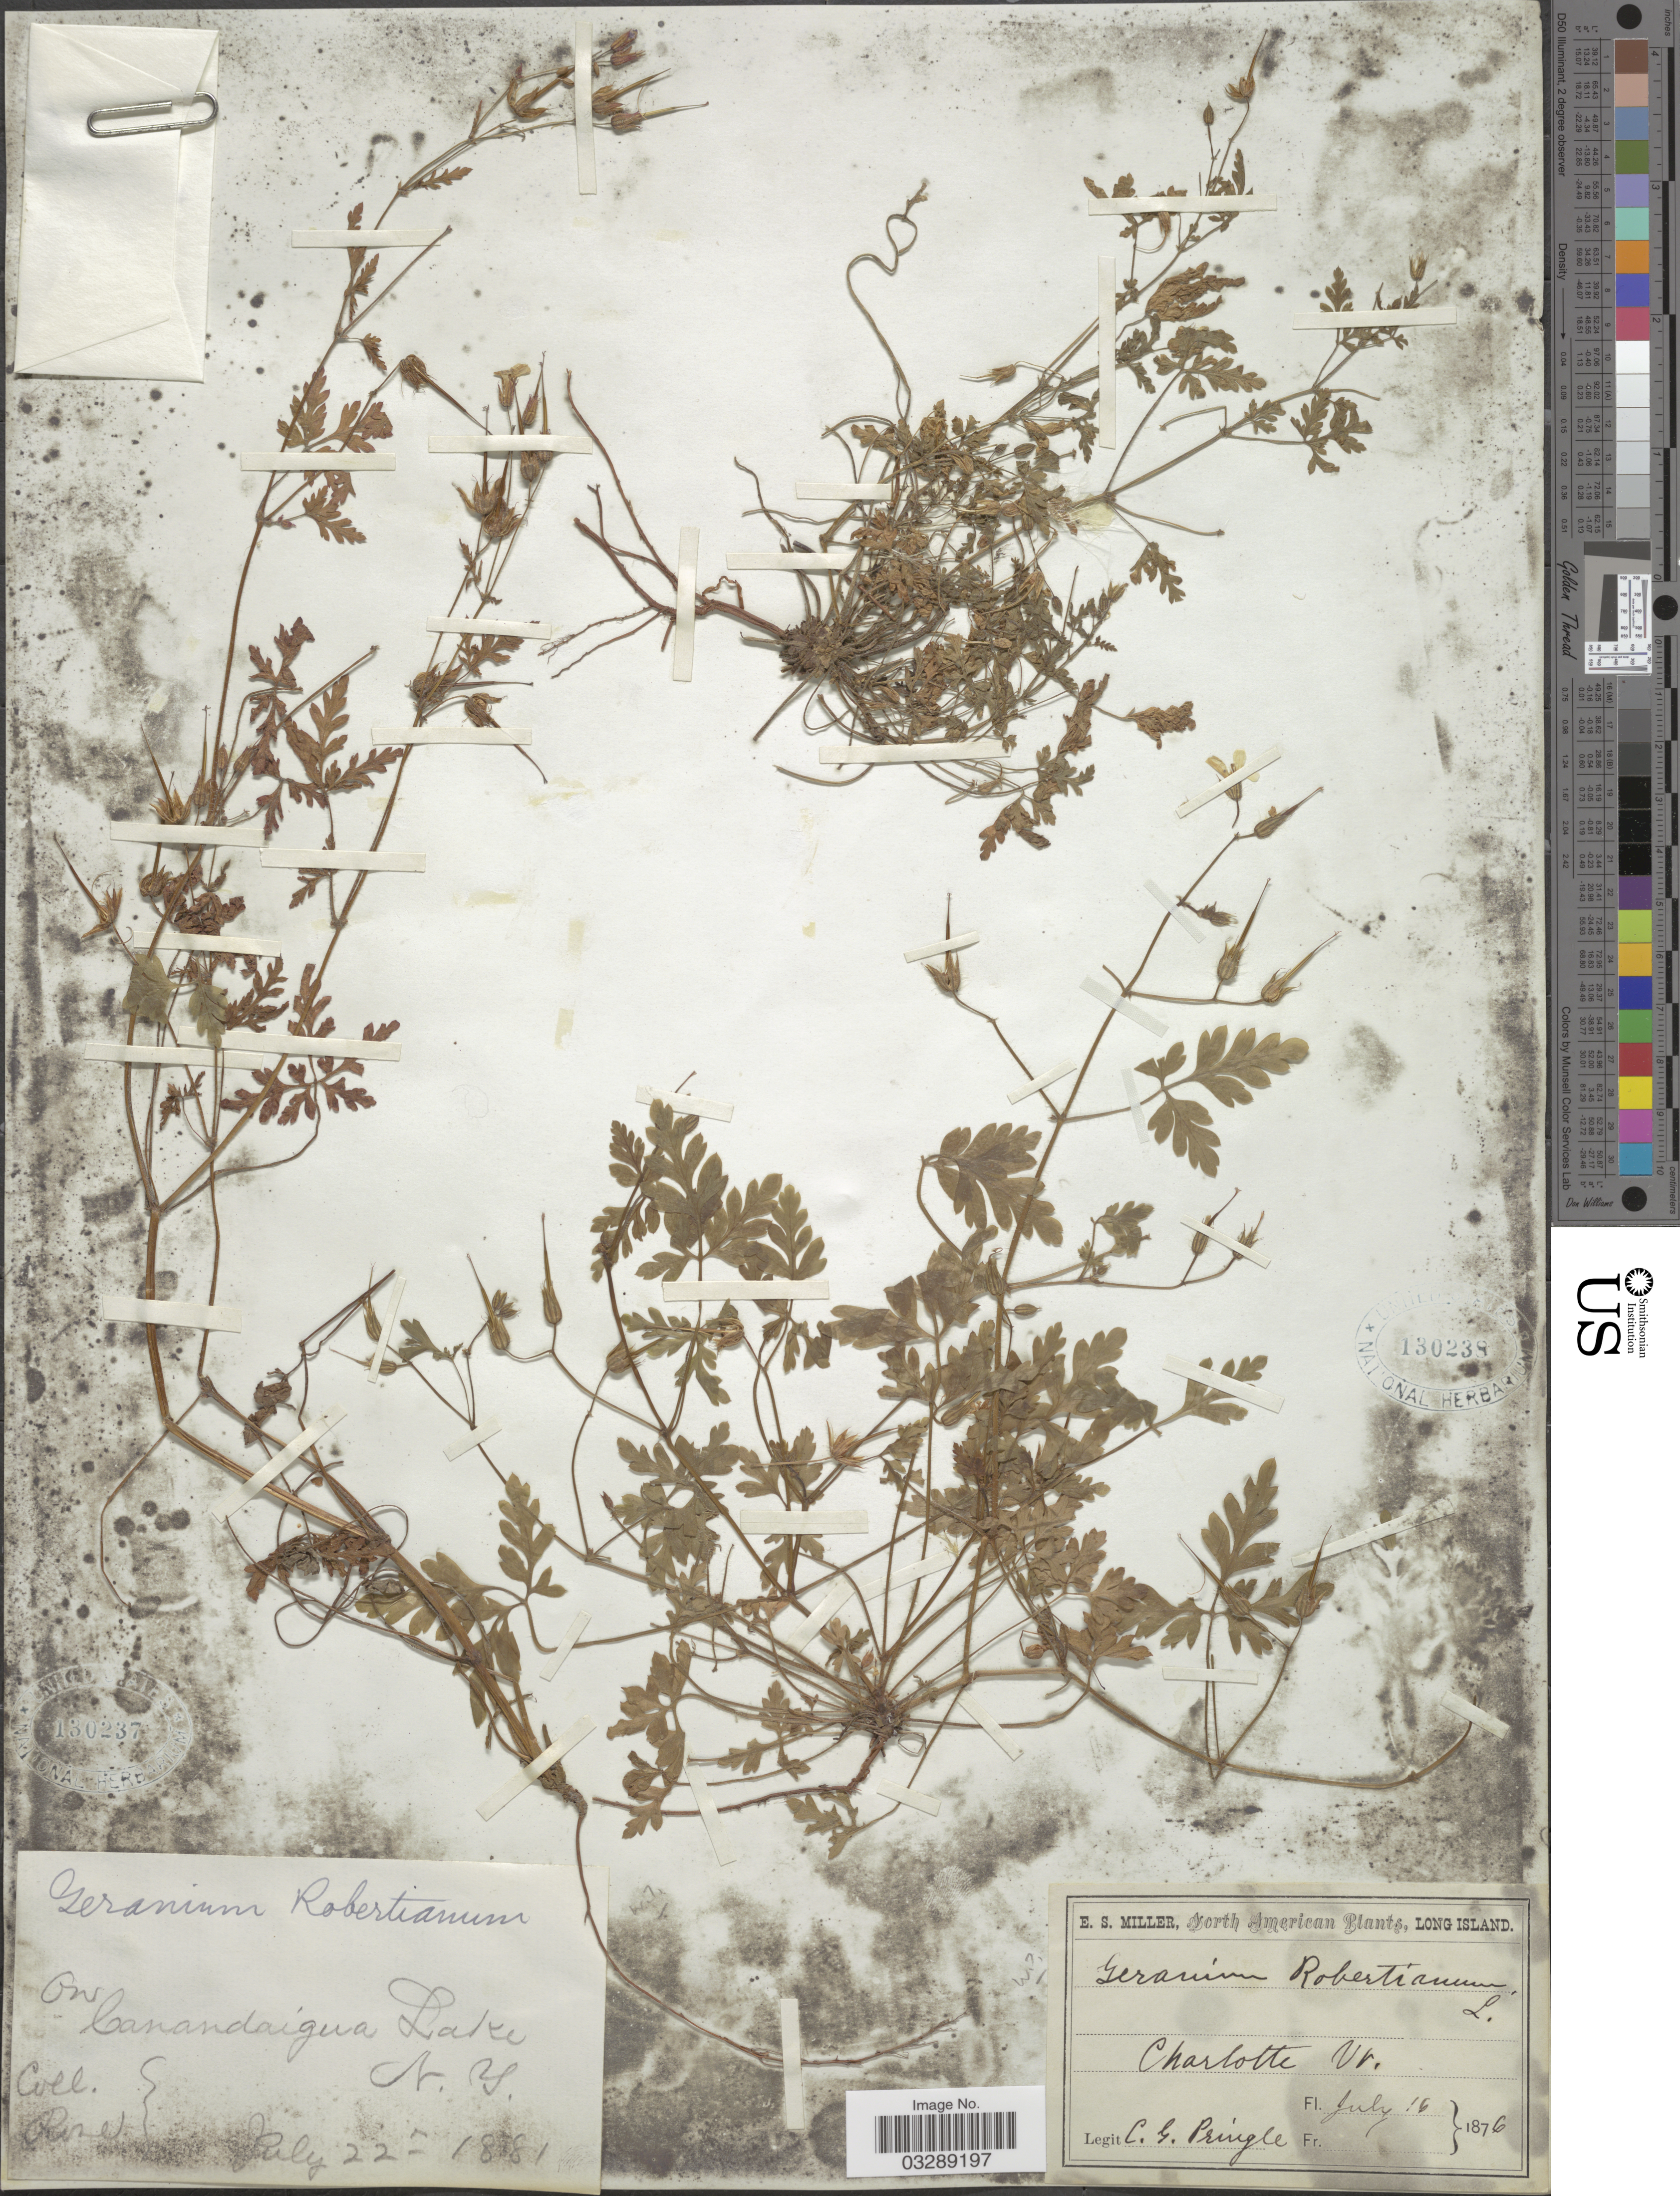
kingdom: Plantae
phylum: Tracheophyta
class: Magnoliopsida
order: Geraniales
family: Geraniaceae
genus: Geranium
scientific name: Geranium robertianum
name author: L.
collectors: -- Rose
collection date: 1881-07-22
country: United States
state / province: New York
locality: Canandaigua Lake. N. Y.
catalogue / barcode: US 130237